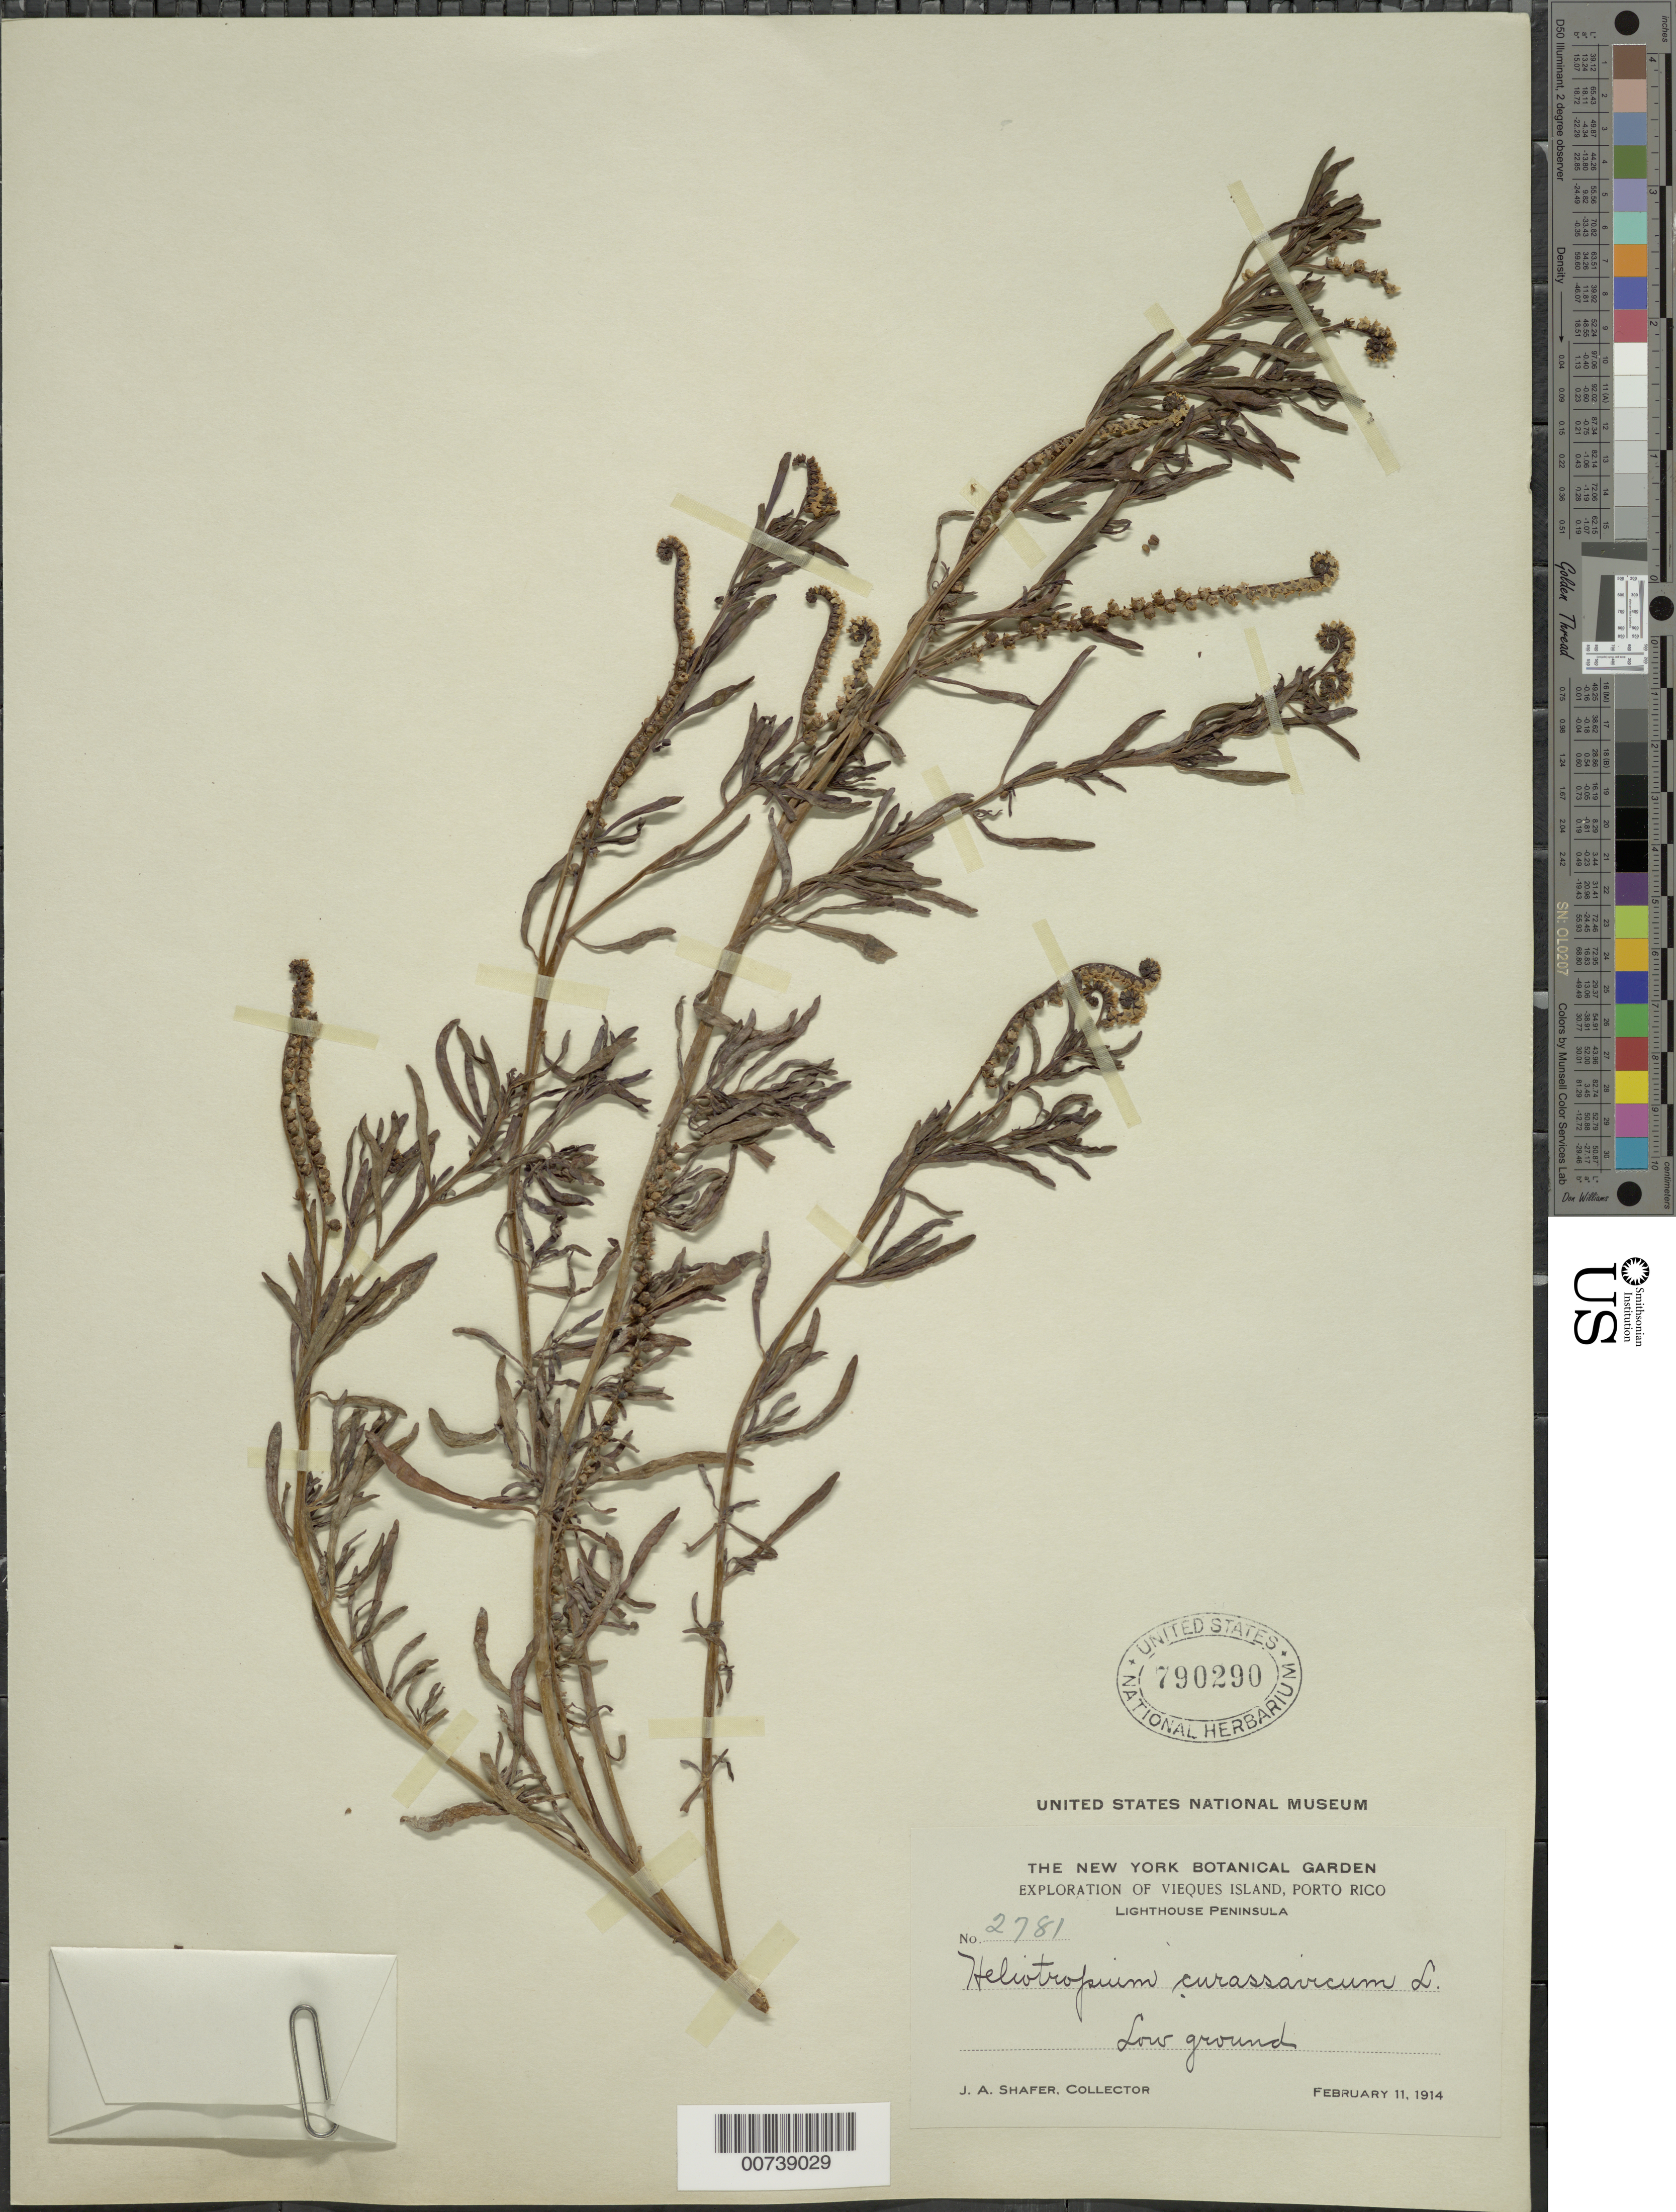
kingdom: Plantae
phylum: Tracheophyta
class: Magnoliopsida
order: Boraginales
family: Heliotropiaceae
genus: Heliotropium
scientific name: Heliotropium curassavicum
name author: L.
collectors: J. A. Shafer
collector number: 2781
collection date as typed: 11 Feb 1914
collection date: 1914-02-11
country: Puerto Rico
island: Vieques I.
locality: Lighthouse Peninsula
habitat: Low ground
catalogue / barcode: US 790290